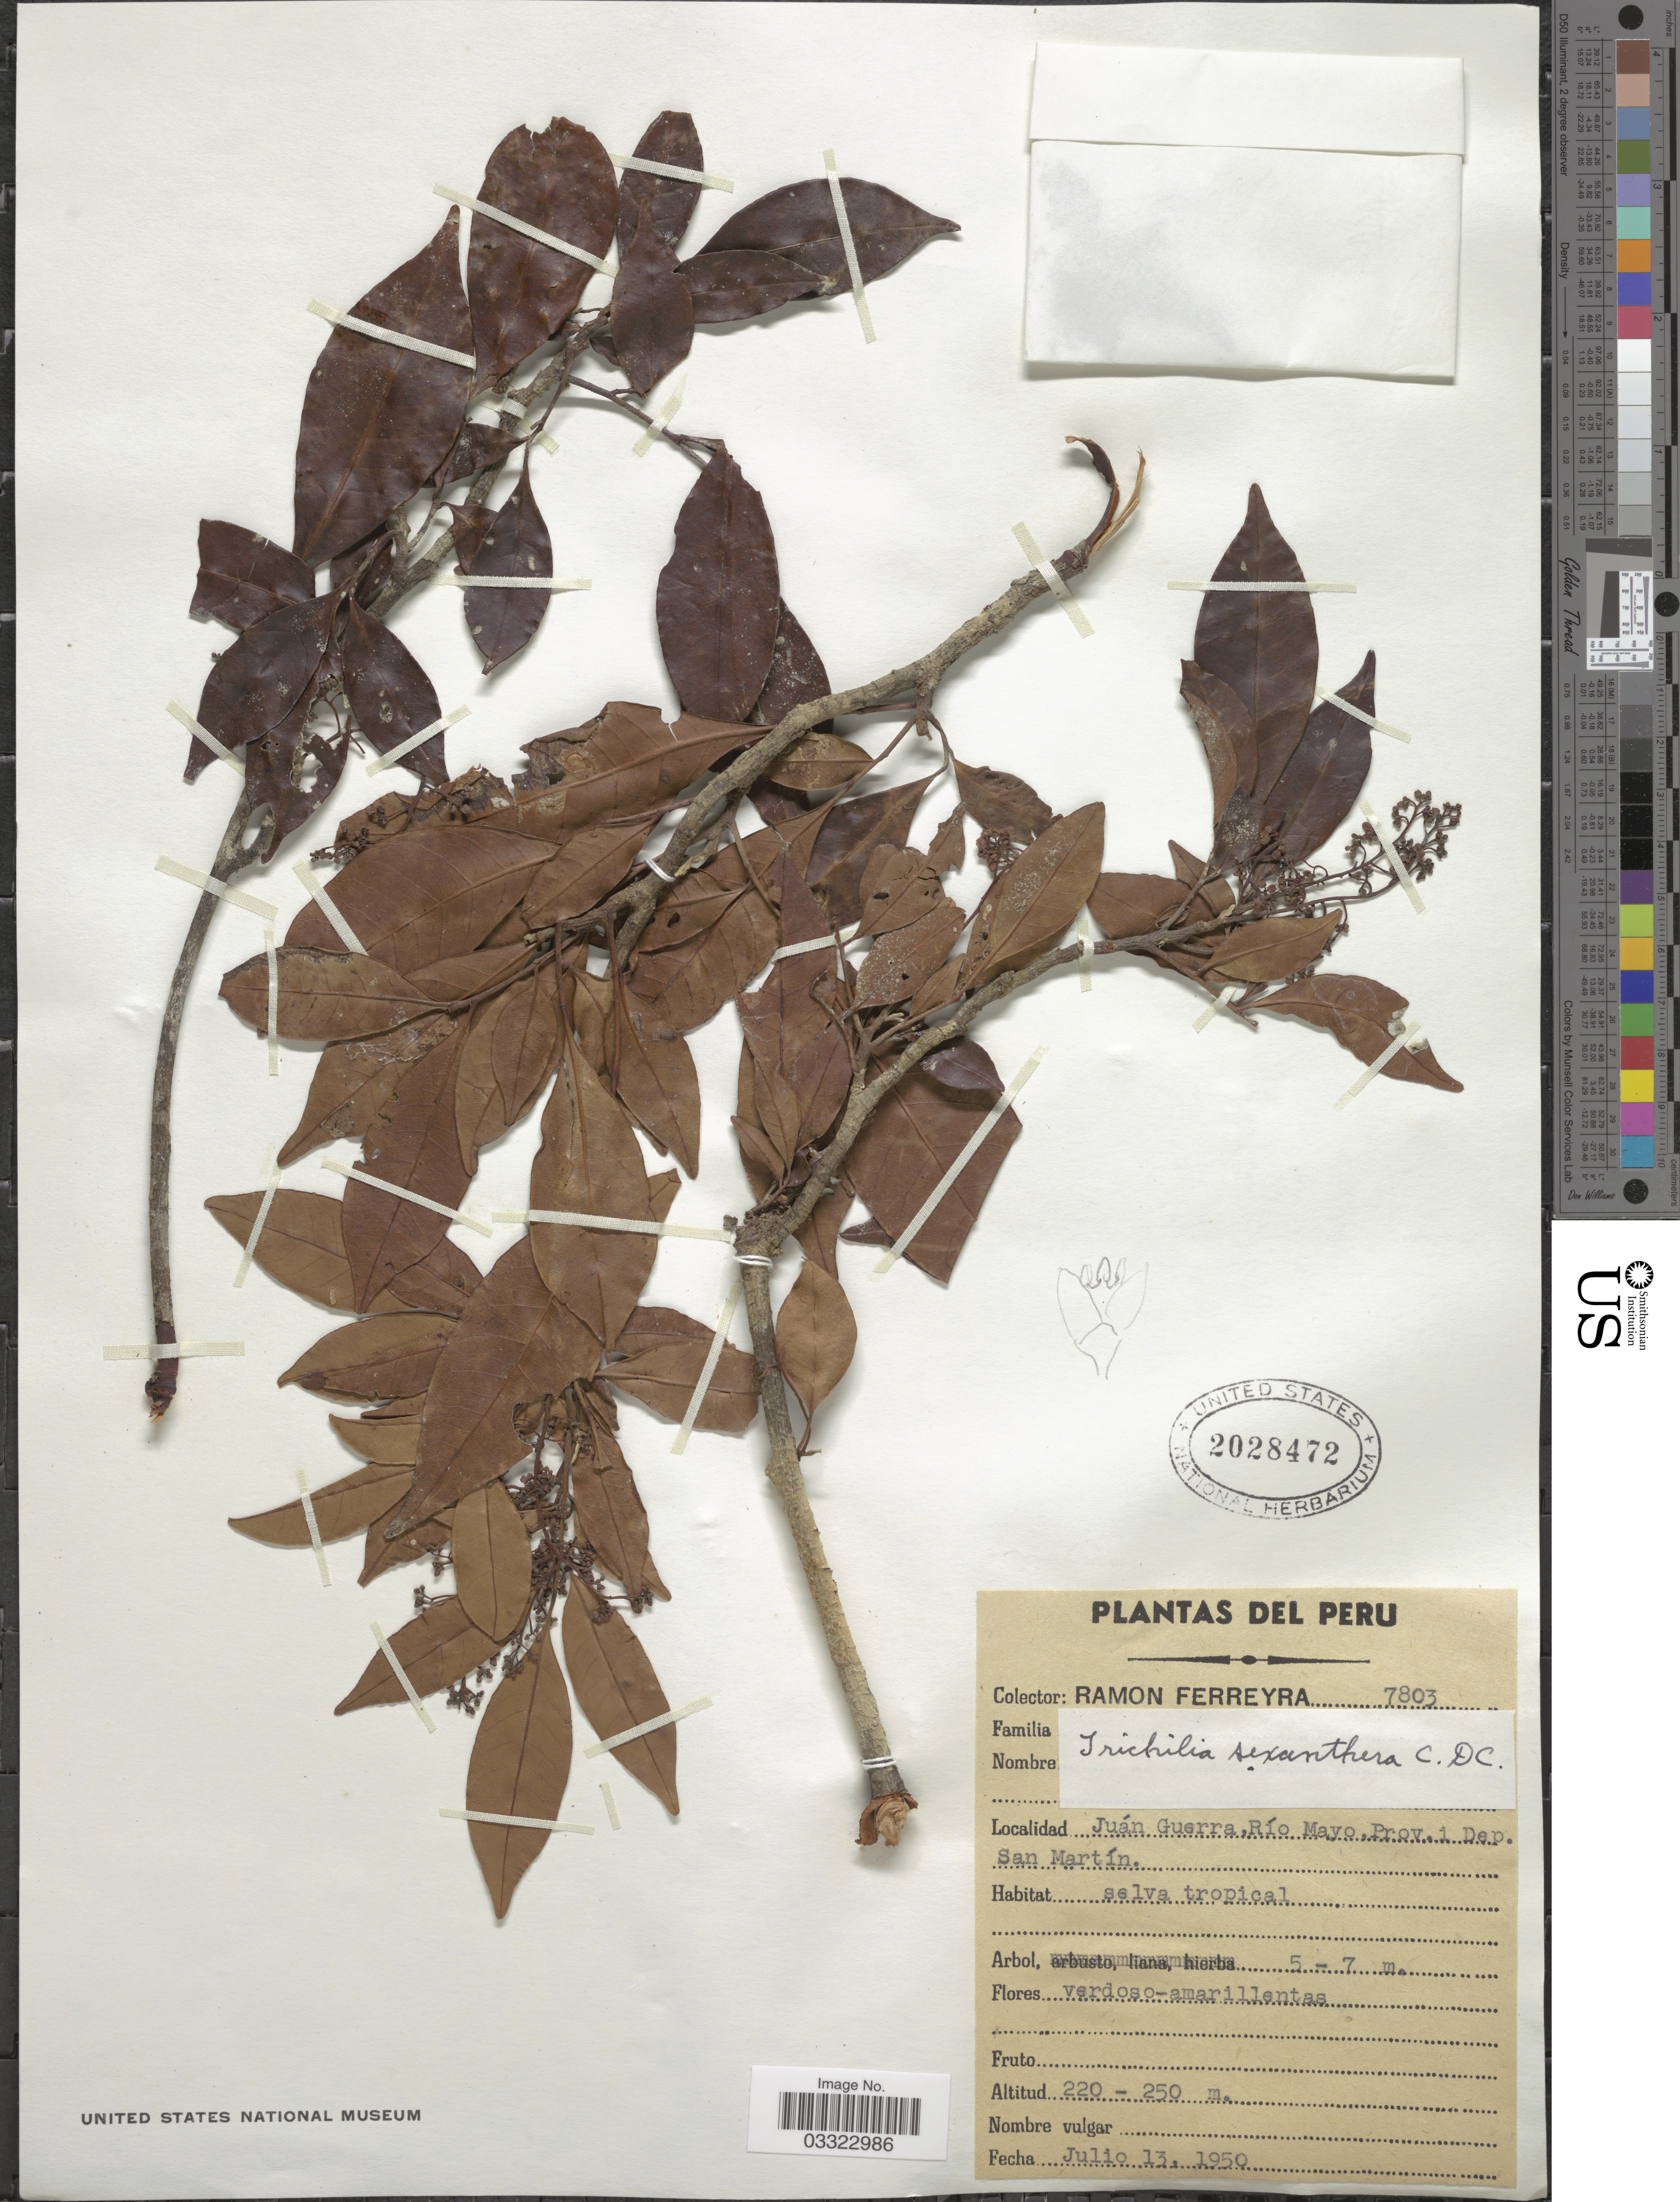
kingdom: Plantae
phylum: Tracheophyta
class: Magnoliopsida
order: Sapindales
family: Meliaceae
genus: Trichilia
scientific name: Trichilia maynasiana subsp. maynasiana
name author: C. DC.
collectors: R. A. Ferreyra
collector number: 7803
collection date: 1950-07-13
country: Peru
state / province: San Martín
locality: Juán Guerra, Río Mayo, Prov. i Dep. San Martín.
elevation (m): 220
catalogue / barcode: US 2028472